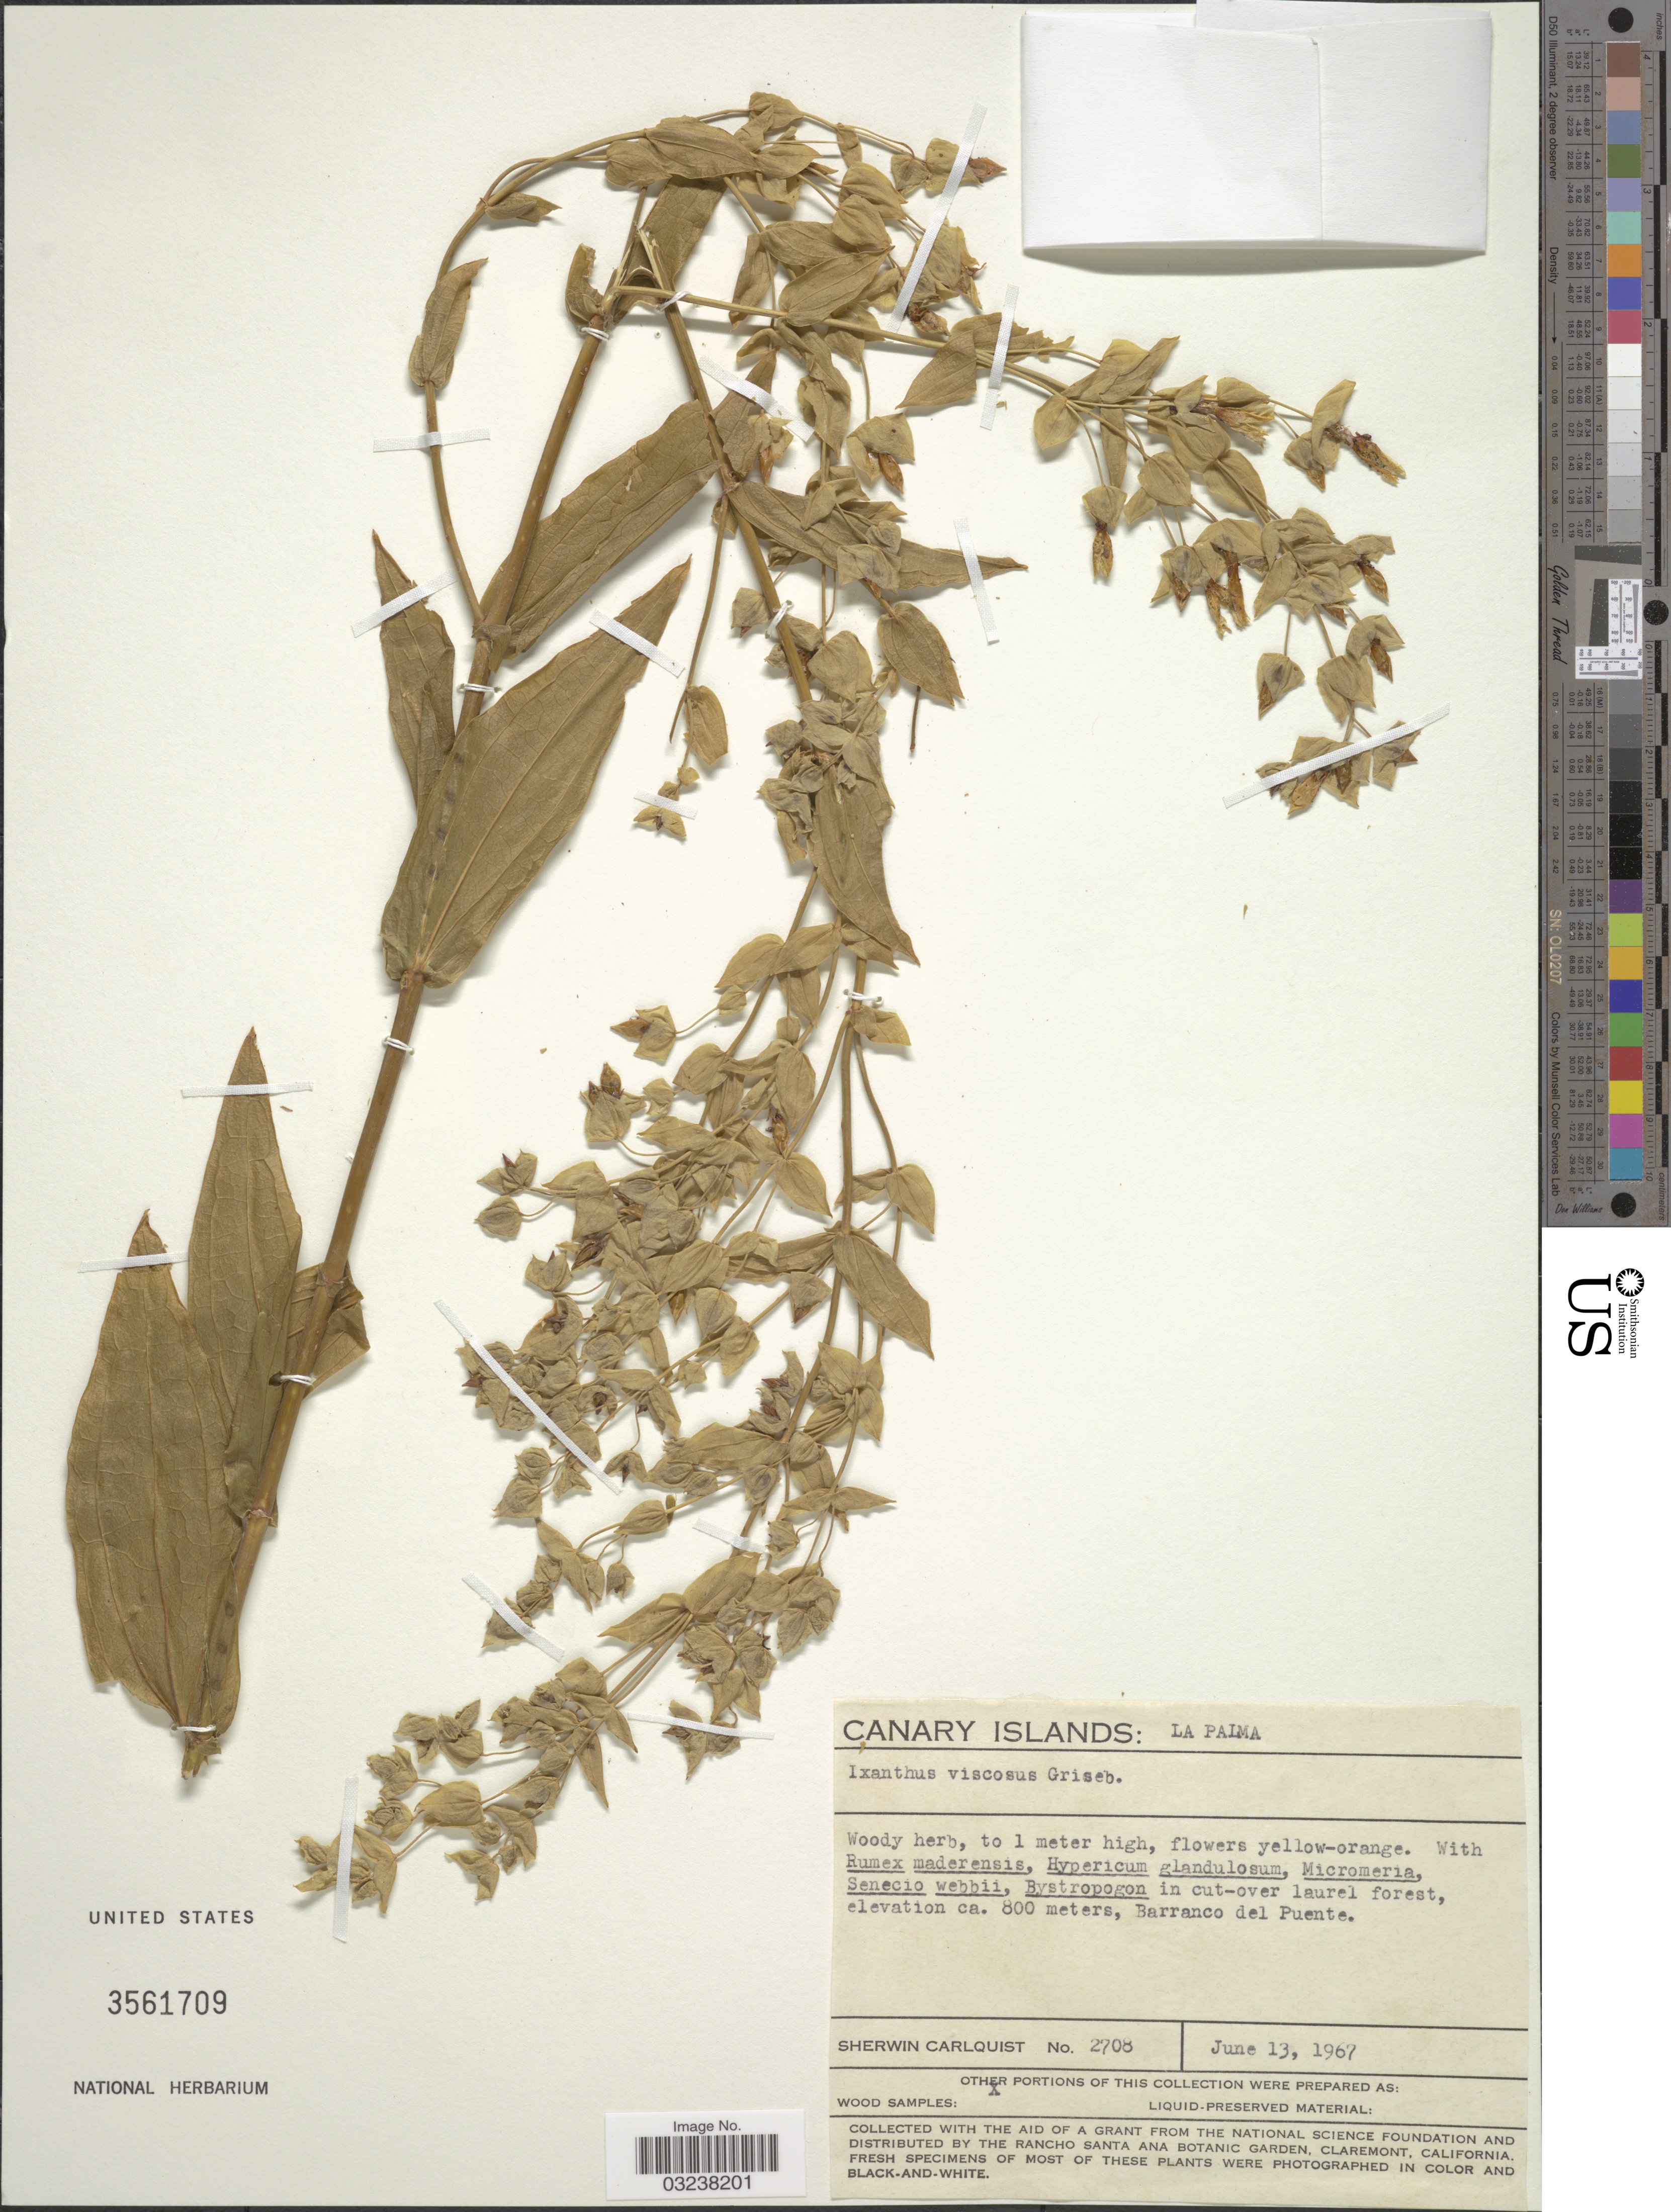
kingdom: Plantae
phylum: Tracheophyta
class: Magnoliopsida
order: Gentianales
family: Gentianaceae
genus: Ixanthus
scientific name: Ixanthus viscosus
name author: (Aiton) Griseb.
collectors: S. Carlquist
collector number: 2708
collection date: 1967-06-13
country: Spain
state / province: Canarias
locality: Canary Islands: La Palma. In cut-over laurel forest, Barranco del Puente.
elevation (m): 800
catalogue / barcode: US 3561709